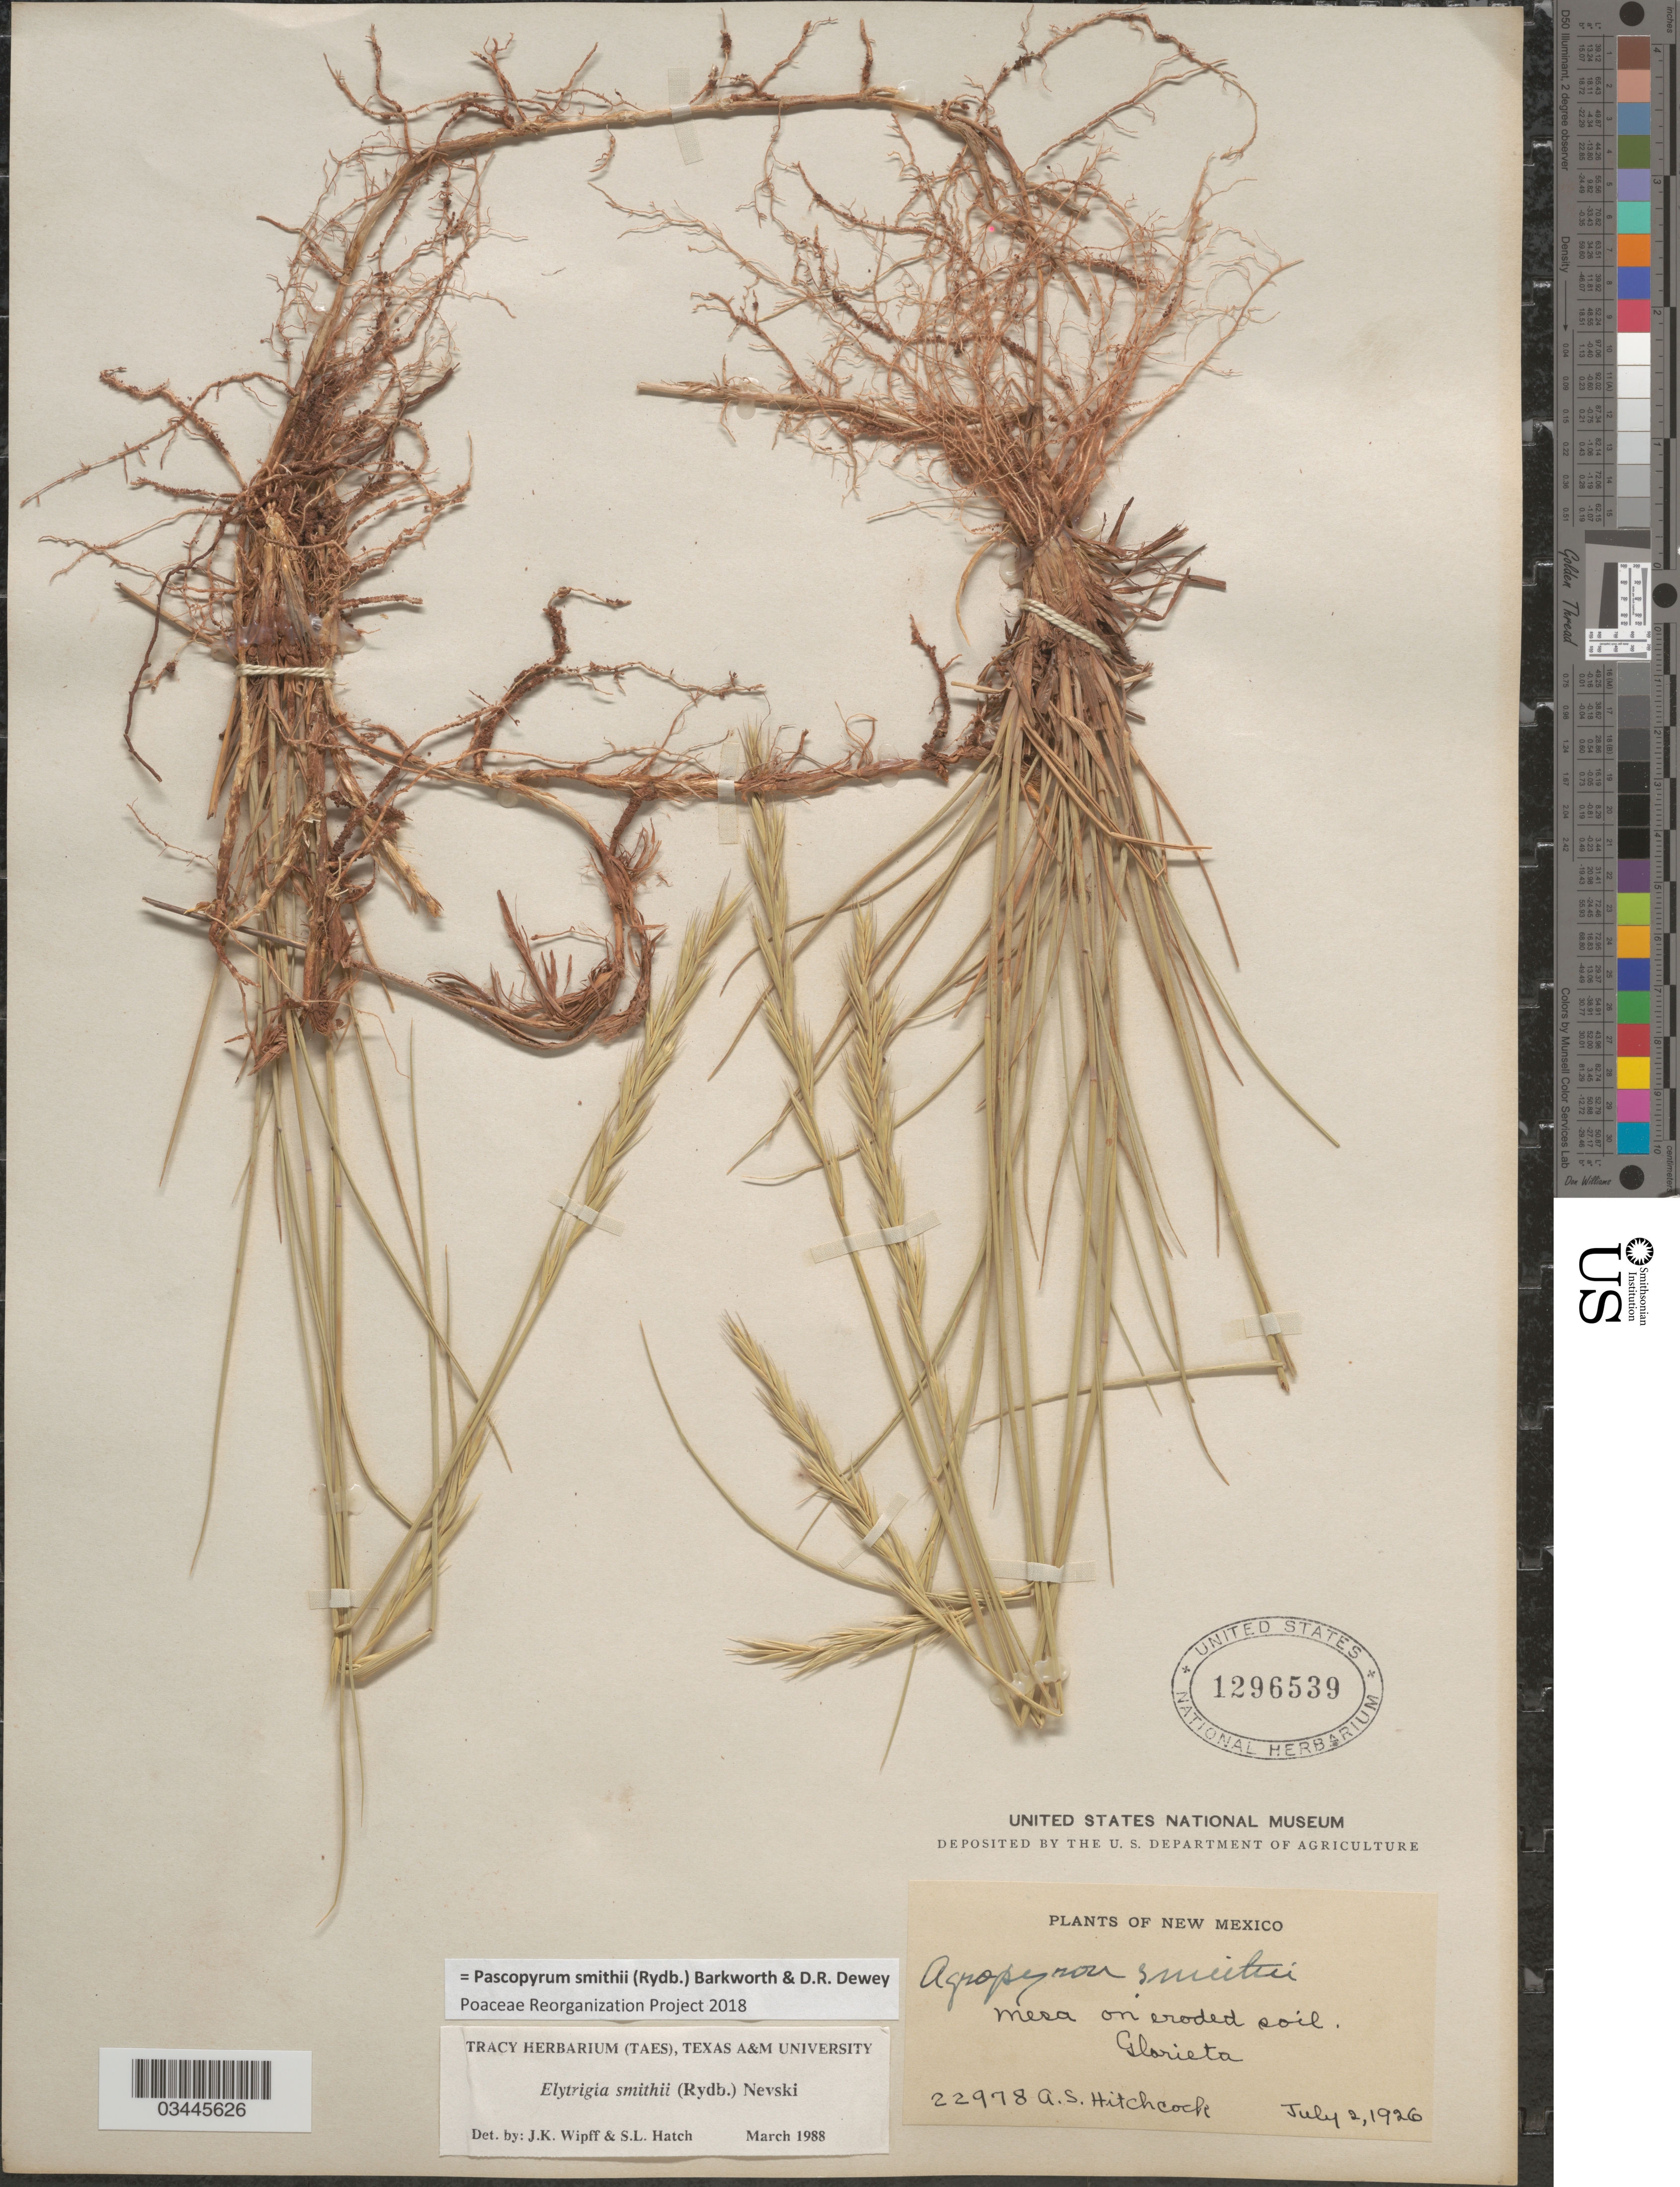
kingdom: Plantae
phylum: Tracheophyta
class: Liliopsida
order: Poales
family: Poaceae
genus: Pascopyrum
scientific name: Pascopyrum smithii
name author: (Rydb.) Barkworth & Dewey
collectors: A. S. Hitchcock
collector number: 22978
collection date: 1926-07-02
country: United States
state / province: New Mexico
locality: Glorieta.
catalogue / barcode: US 1296539